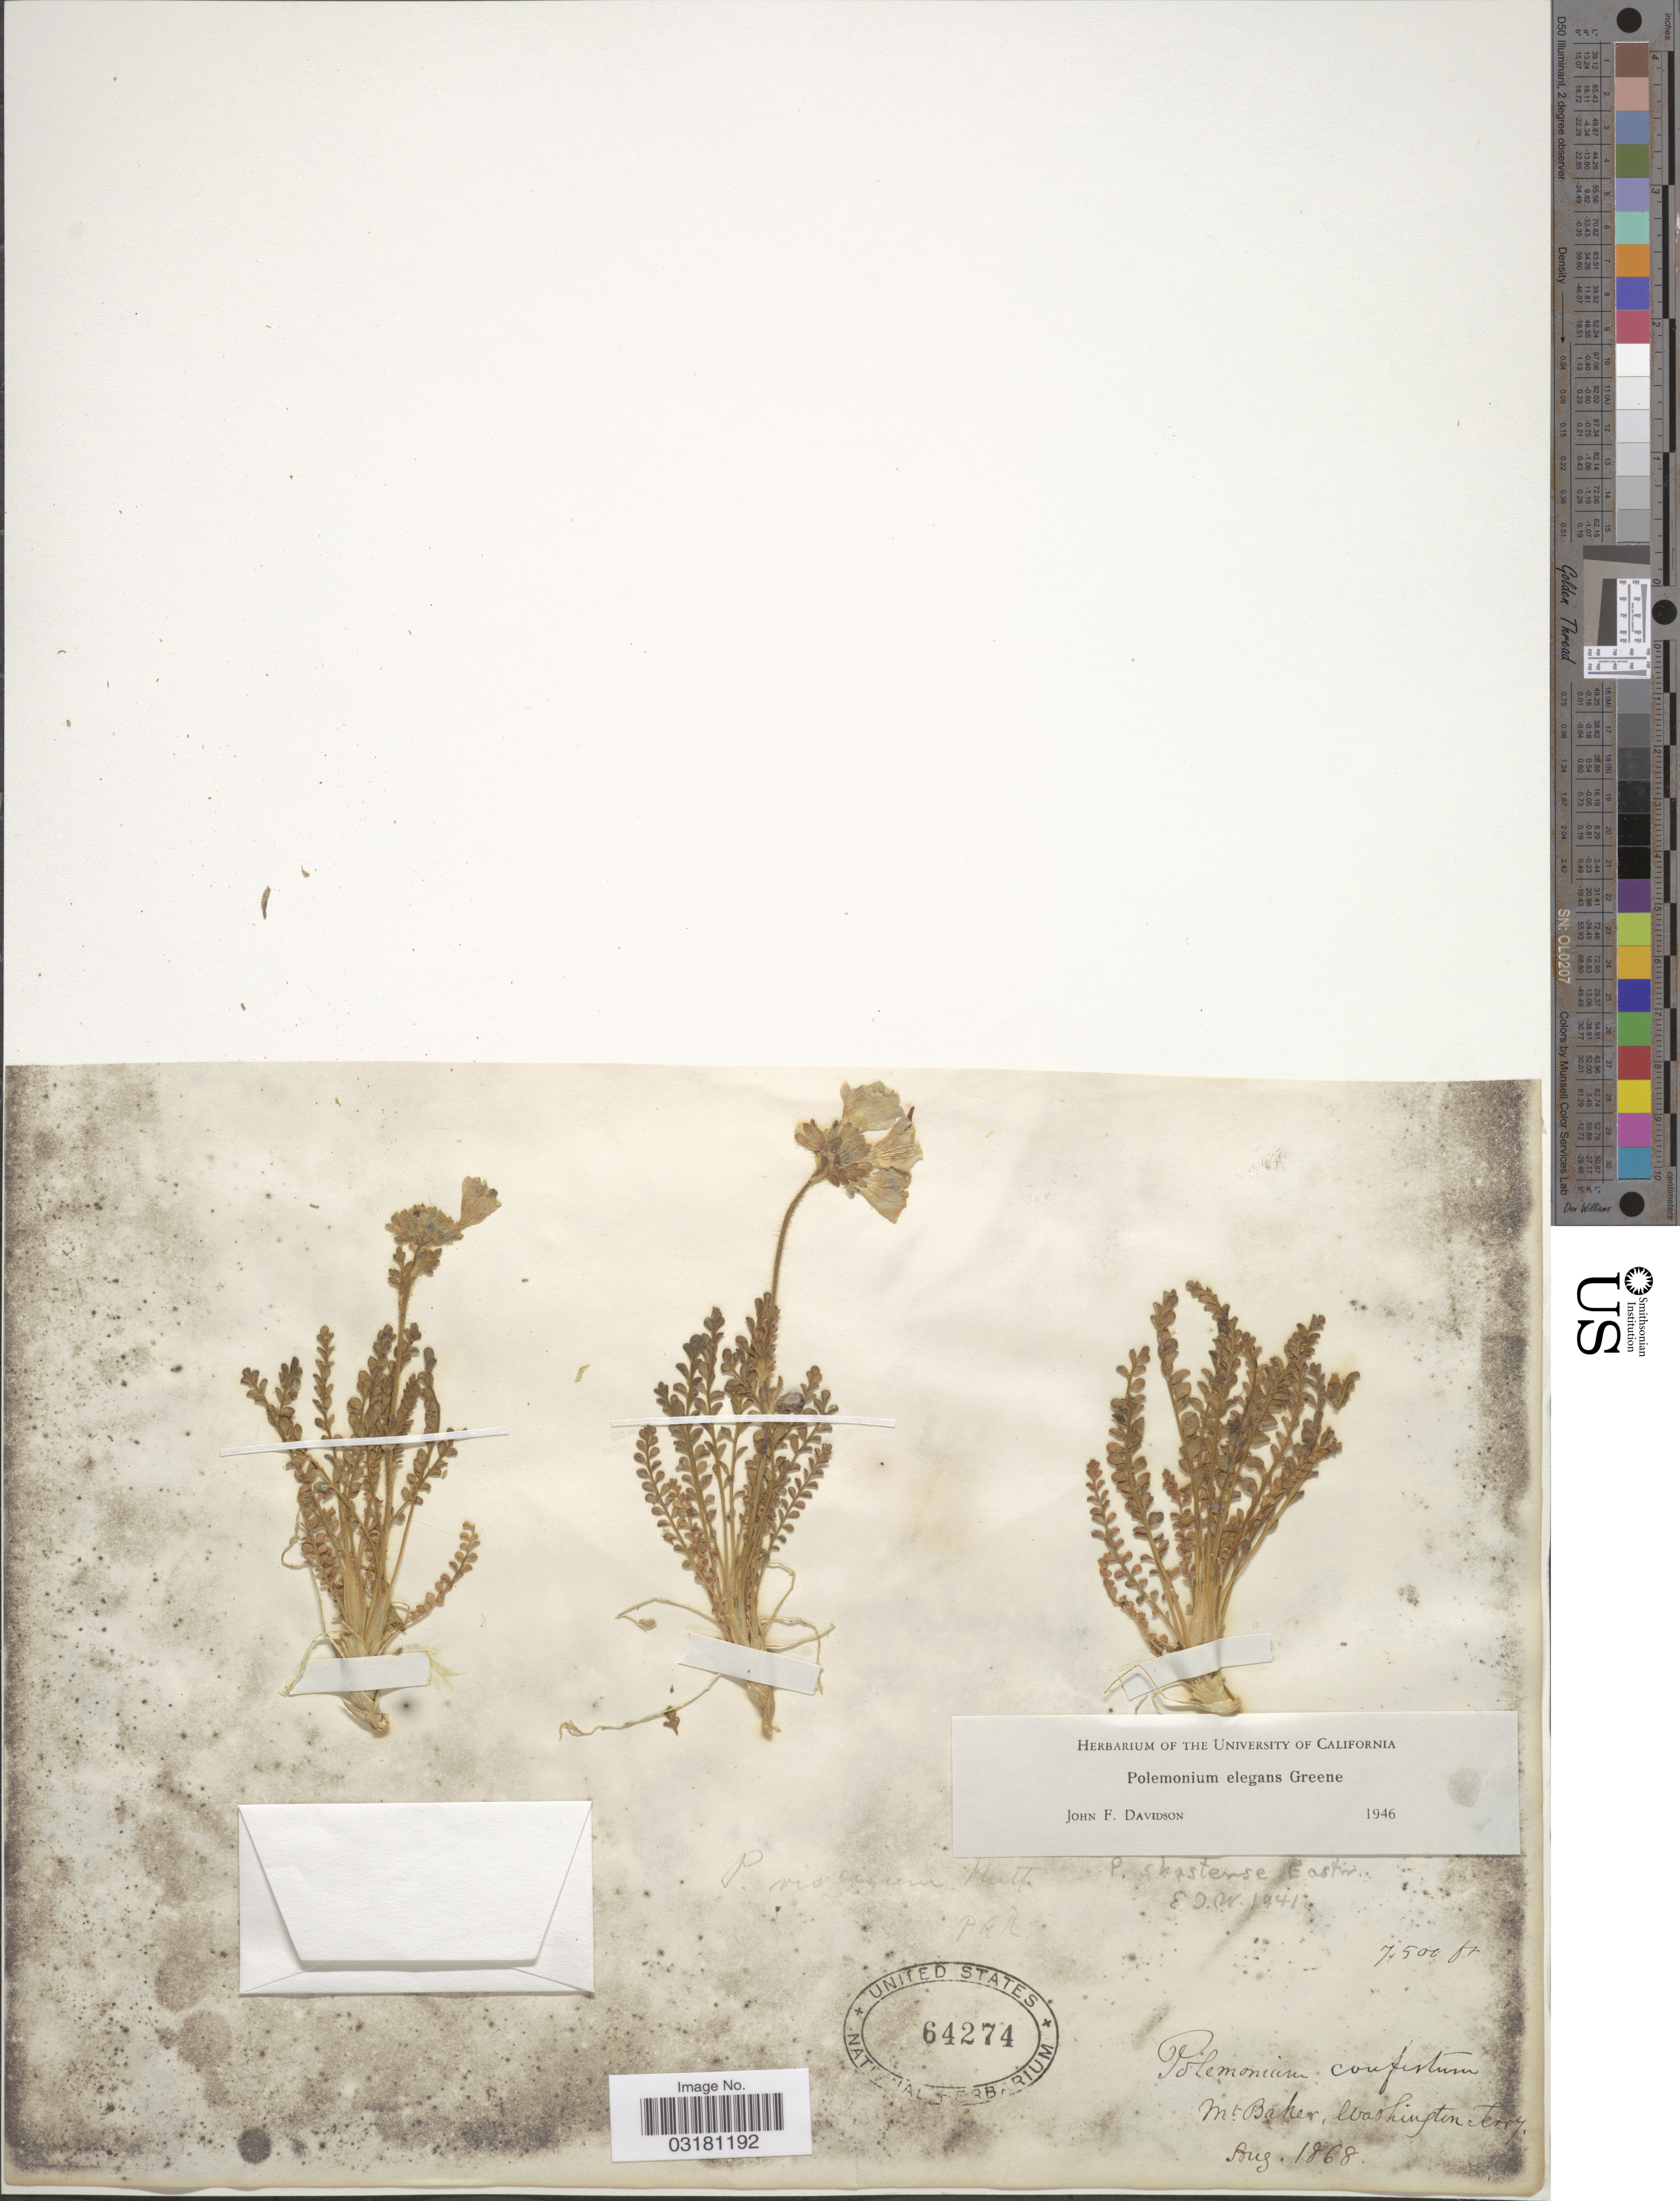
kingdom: Plantae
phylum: Tracheophyta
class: Magnoliopsida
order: Ericales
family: Polemoniaceae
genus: Polemonium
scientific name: Polemonium elegans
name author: S.W. Greene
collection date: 1868-08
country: United States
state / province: Washington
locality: Mt. Baker.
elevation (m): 2286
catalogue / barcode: US 64274